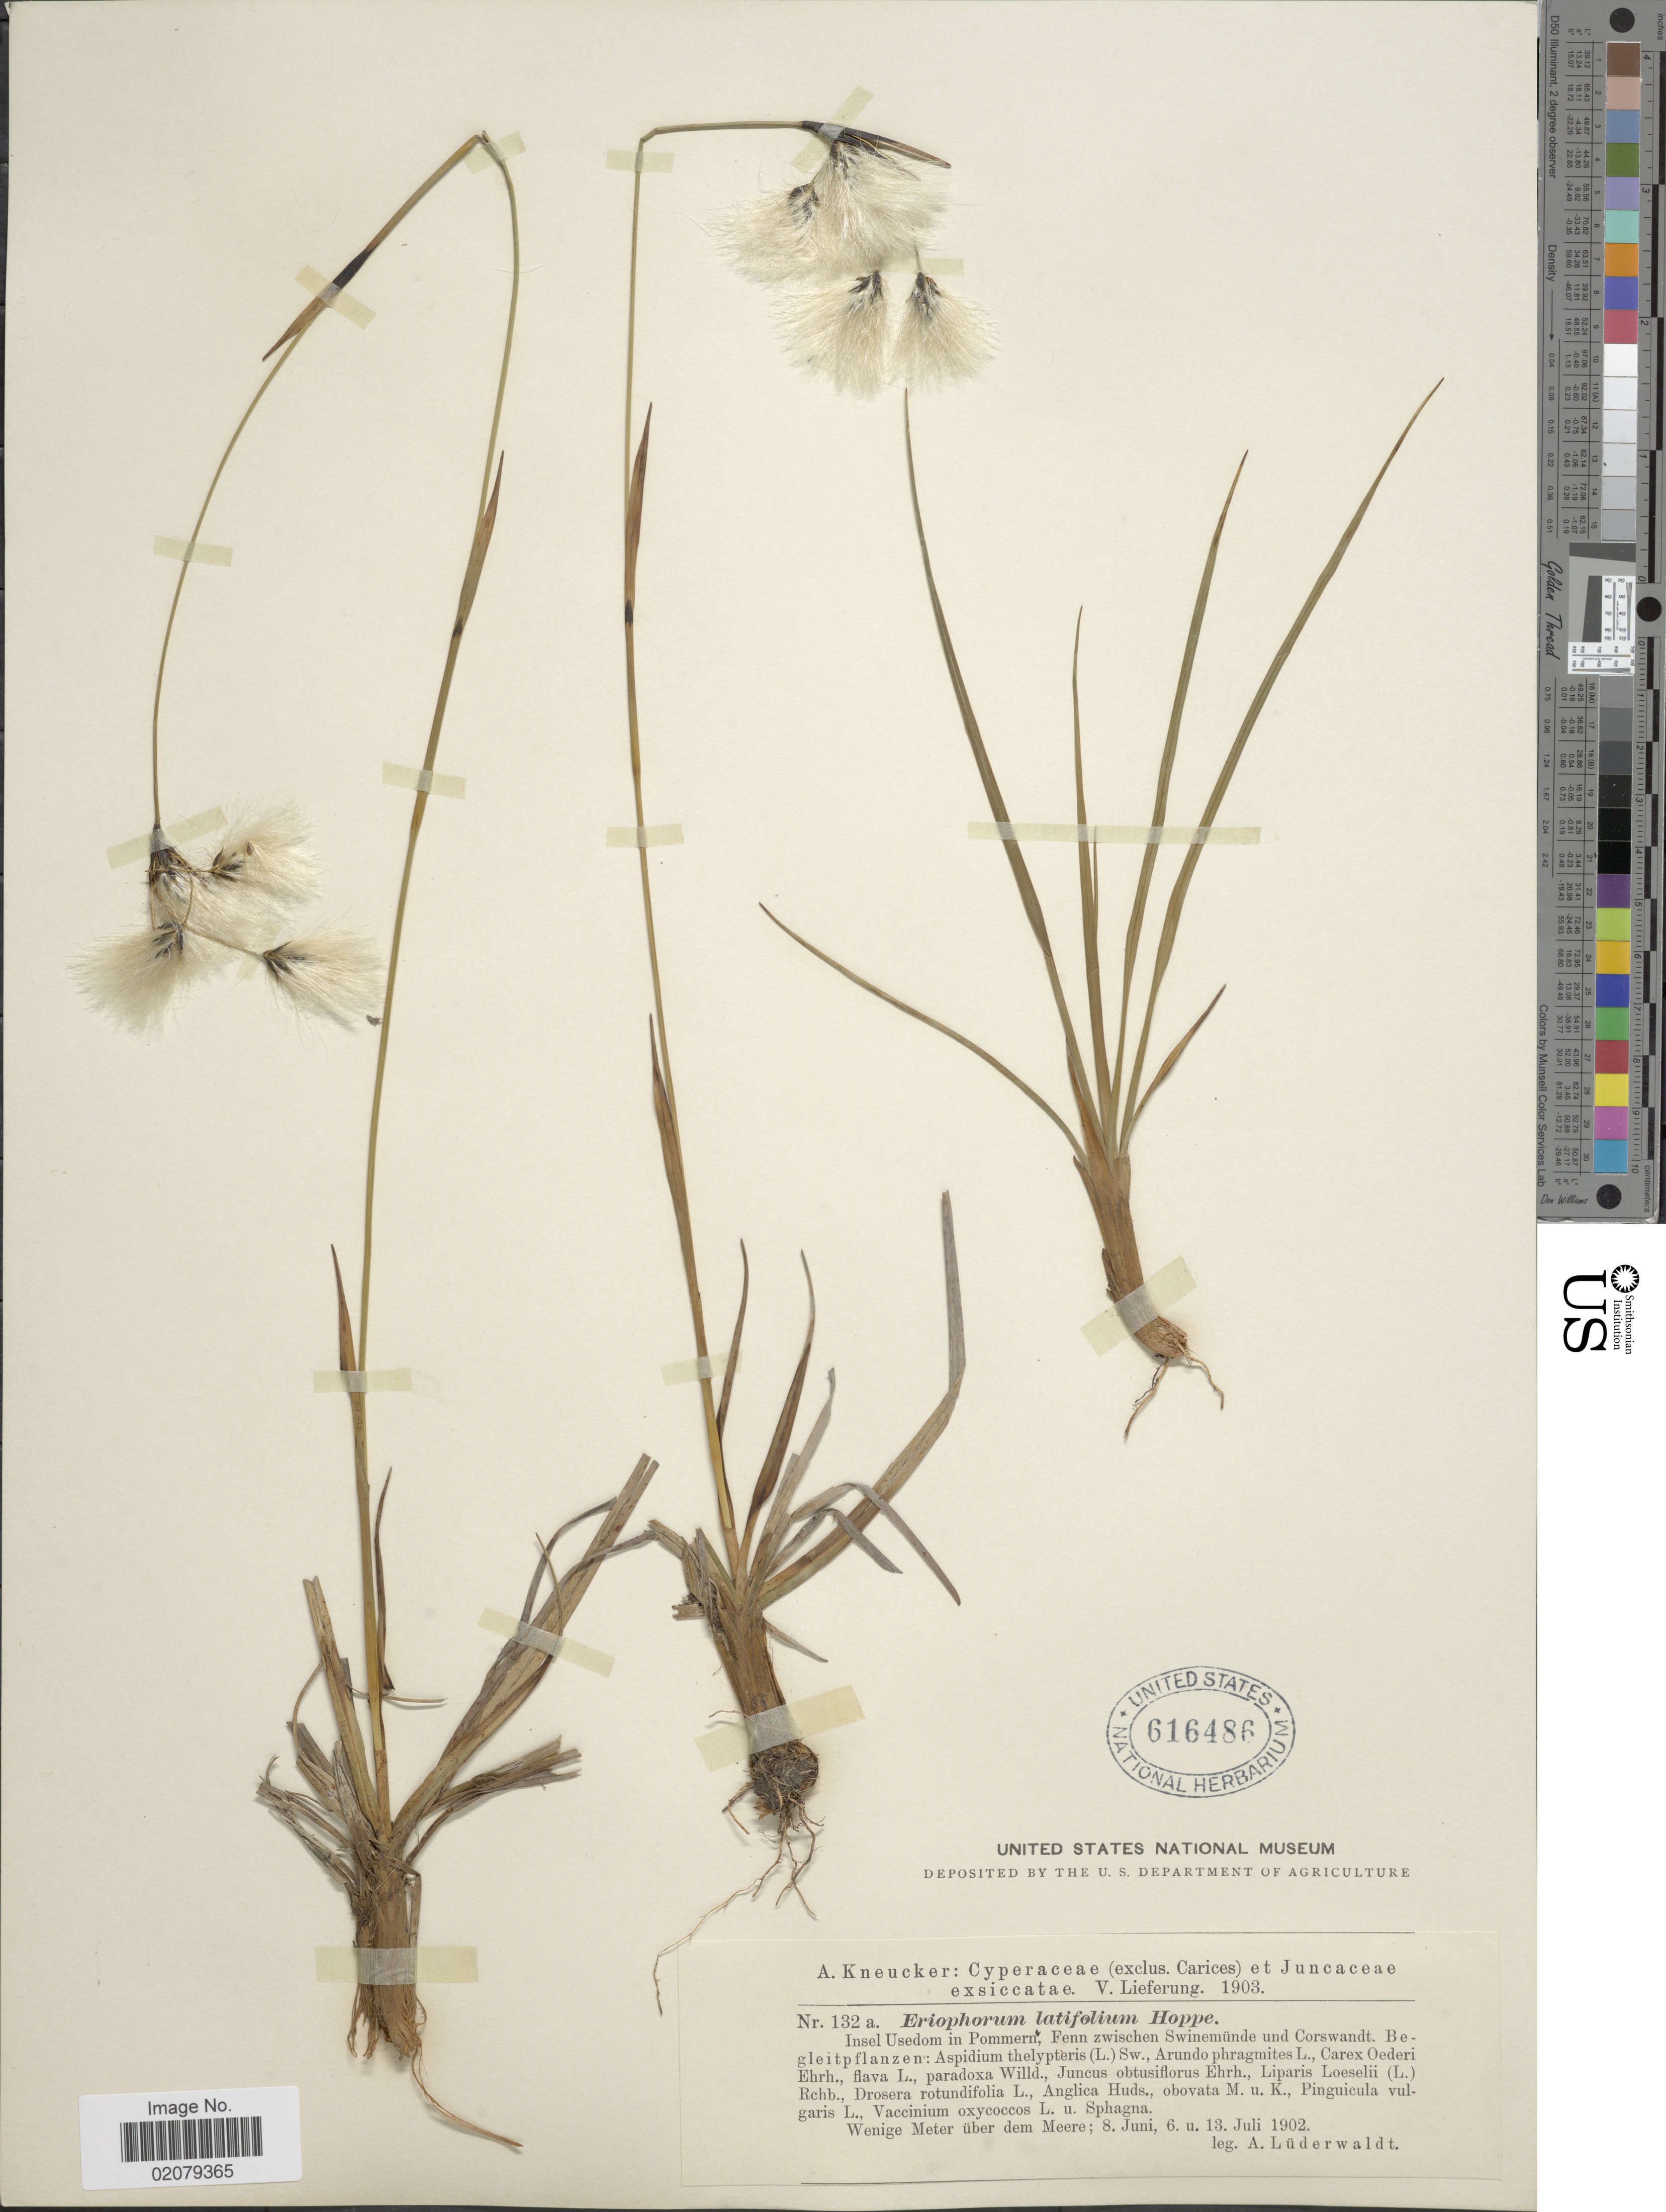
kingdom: Plantae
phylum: Tracheophyta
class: Liliopsida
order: Poales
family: Cyperaceae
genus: Eriophorum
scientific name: Eriophorum latifolium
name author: Hoppe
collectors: A. Lüderwaldt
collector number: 132a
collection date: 1902-06-08/1902-07-13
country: Germany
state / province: Mecklenburg-Vorpommern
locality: Between Świnoujście and Korswandt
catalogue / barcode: US 616486